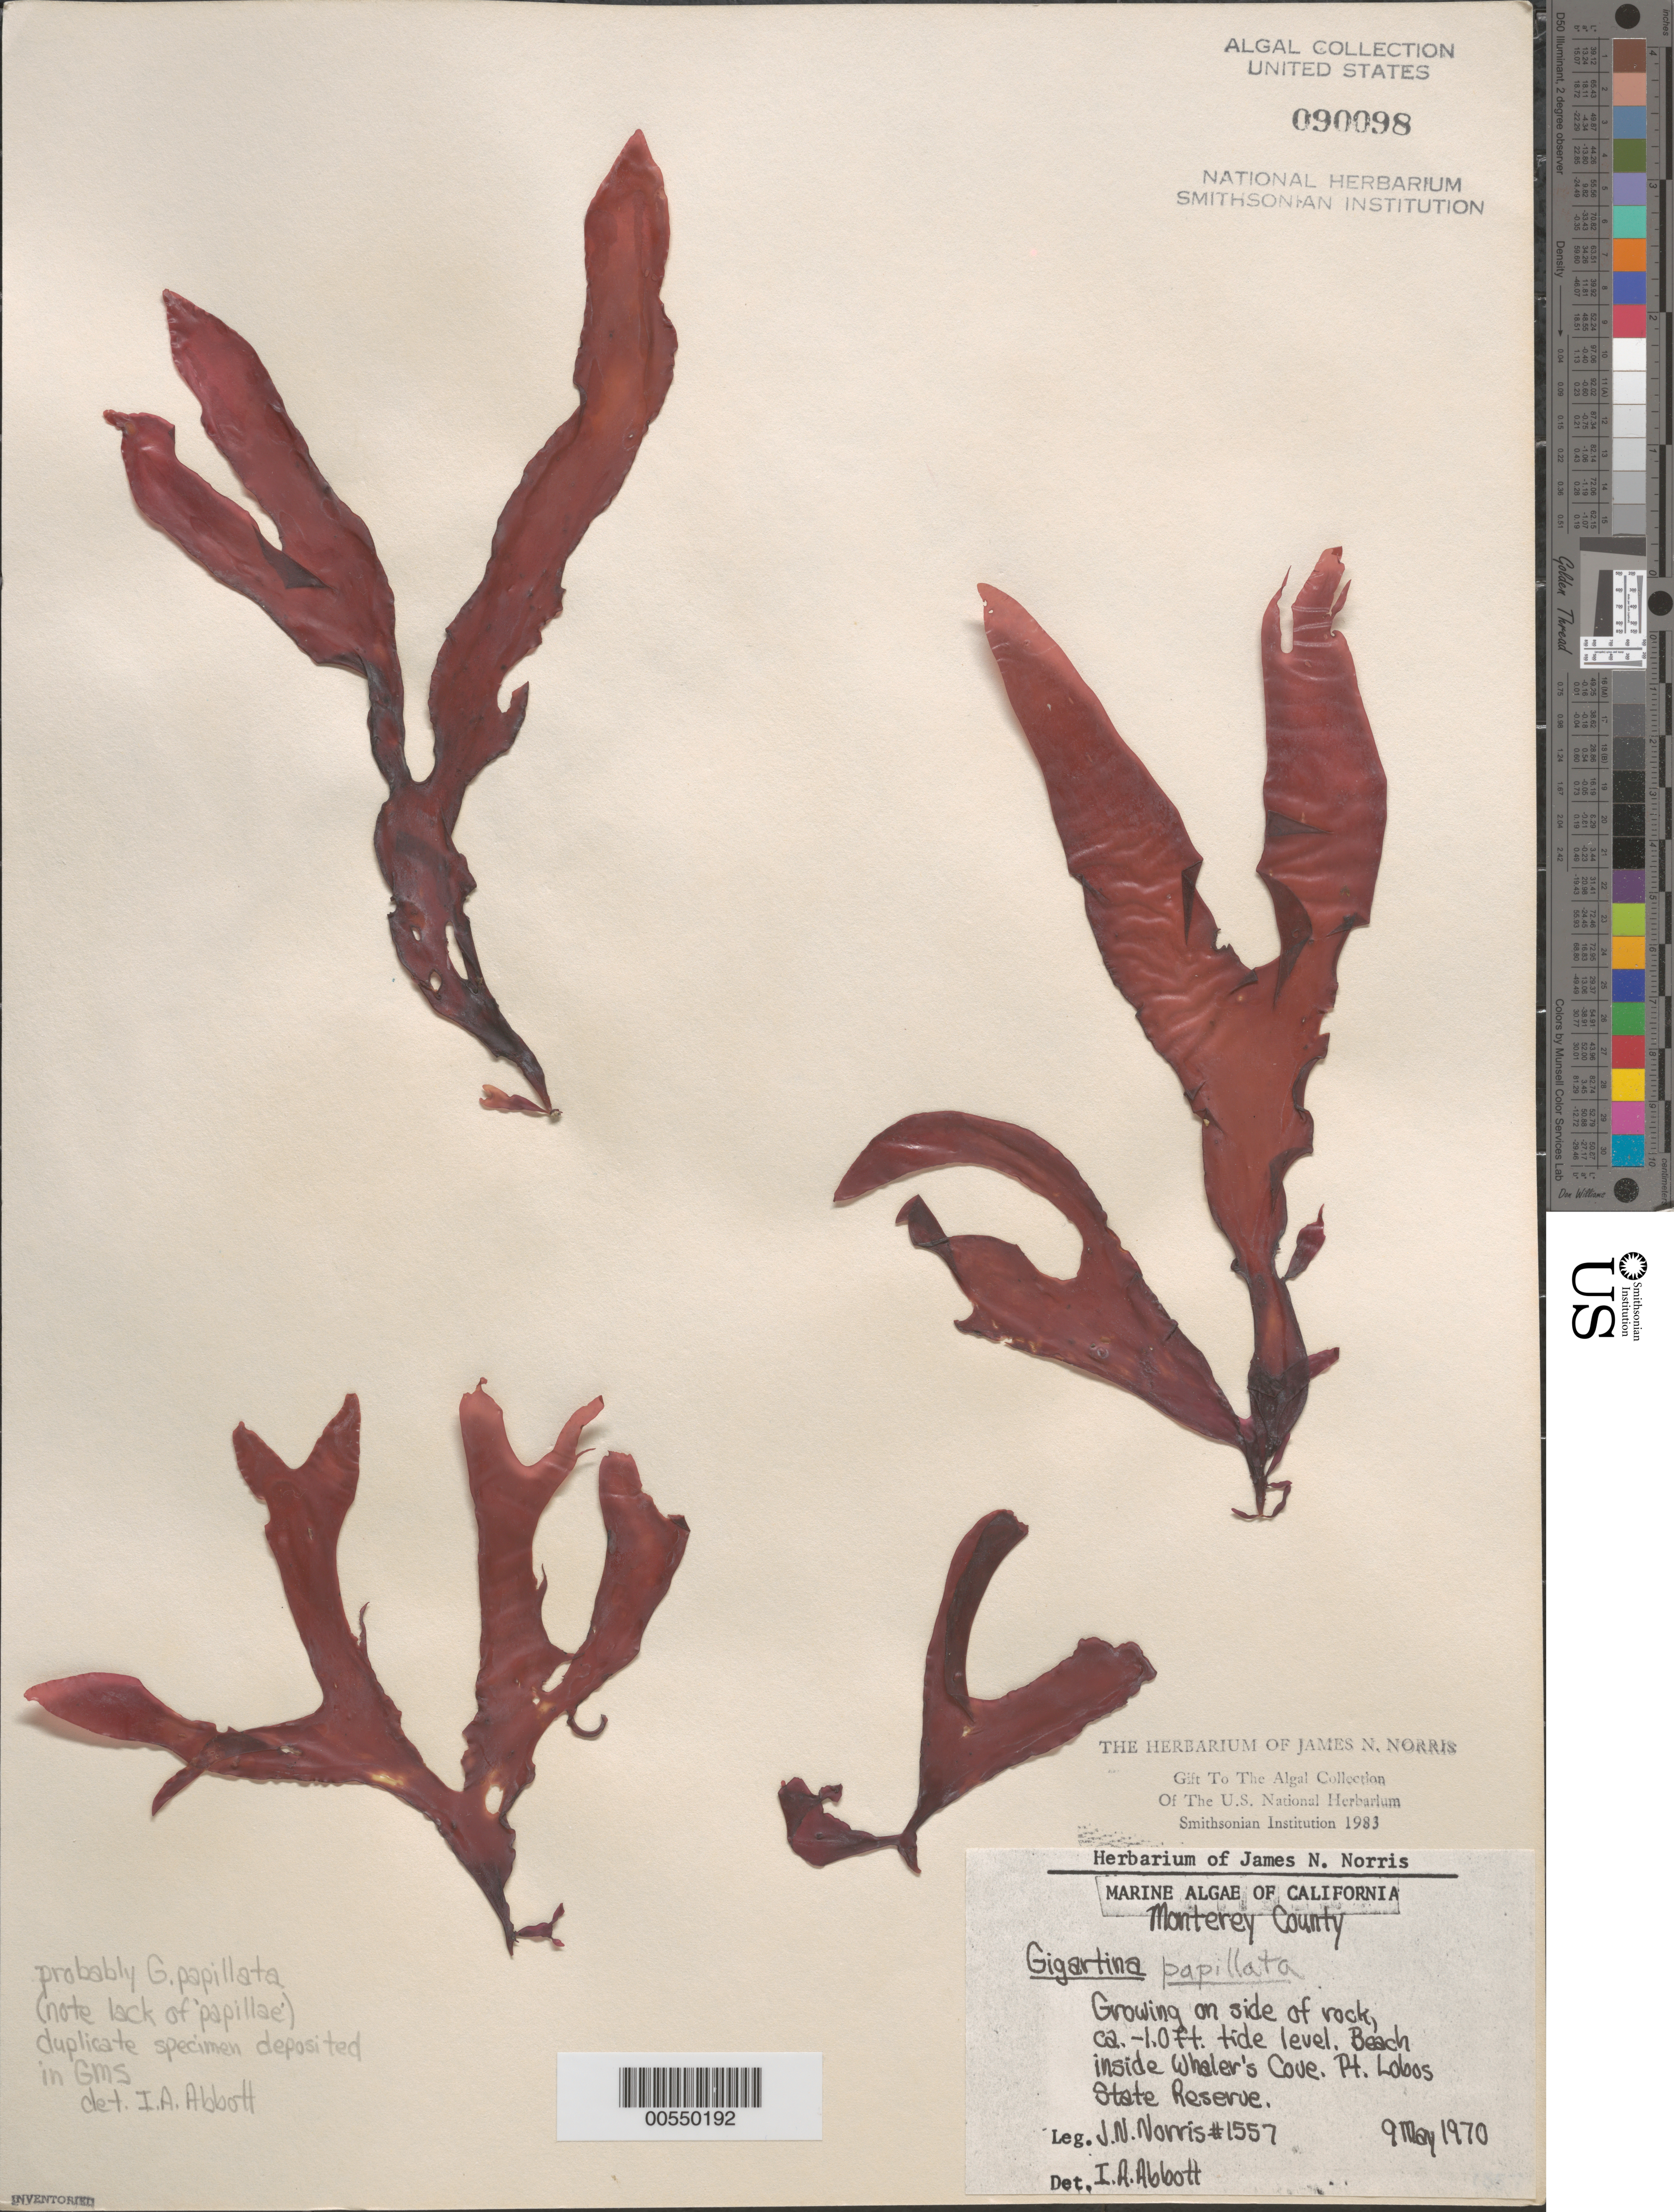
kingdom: Plantae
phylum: Rhodophyta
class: Florideophyceae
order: Gigartinales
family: Phyllophoraceae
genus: Mastocarpus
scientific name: Mastocarpus papillatus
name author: (C. Agardh) Kütz.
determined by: Algae name updating Project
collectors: J. N. Norris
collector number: JN-1557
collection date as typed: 09 May 1970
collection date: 1970-05-09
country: United States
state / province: California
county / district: Monterey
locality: Whaler's Cove, Point Lobos State Reserve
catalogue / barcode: US 90098